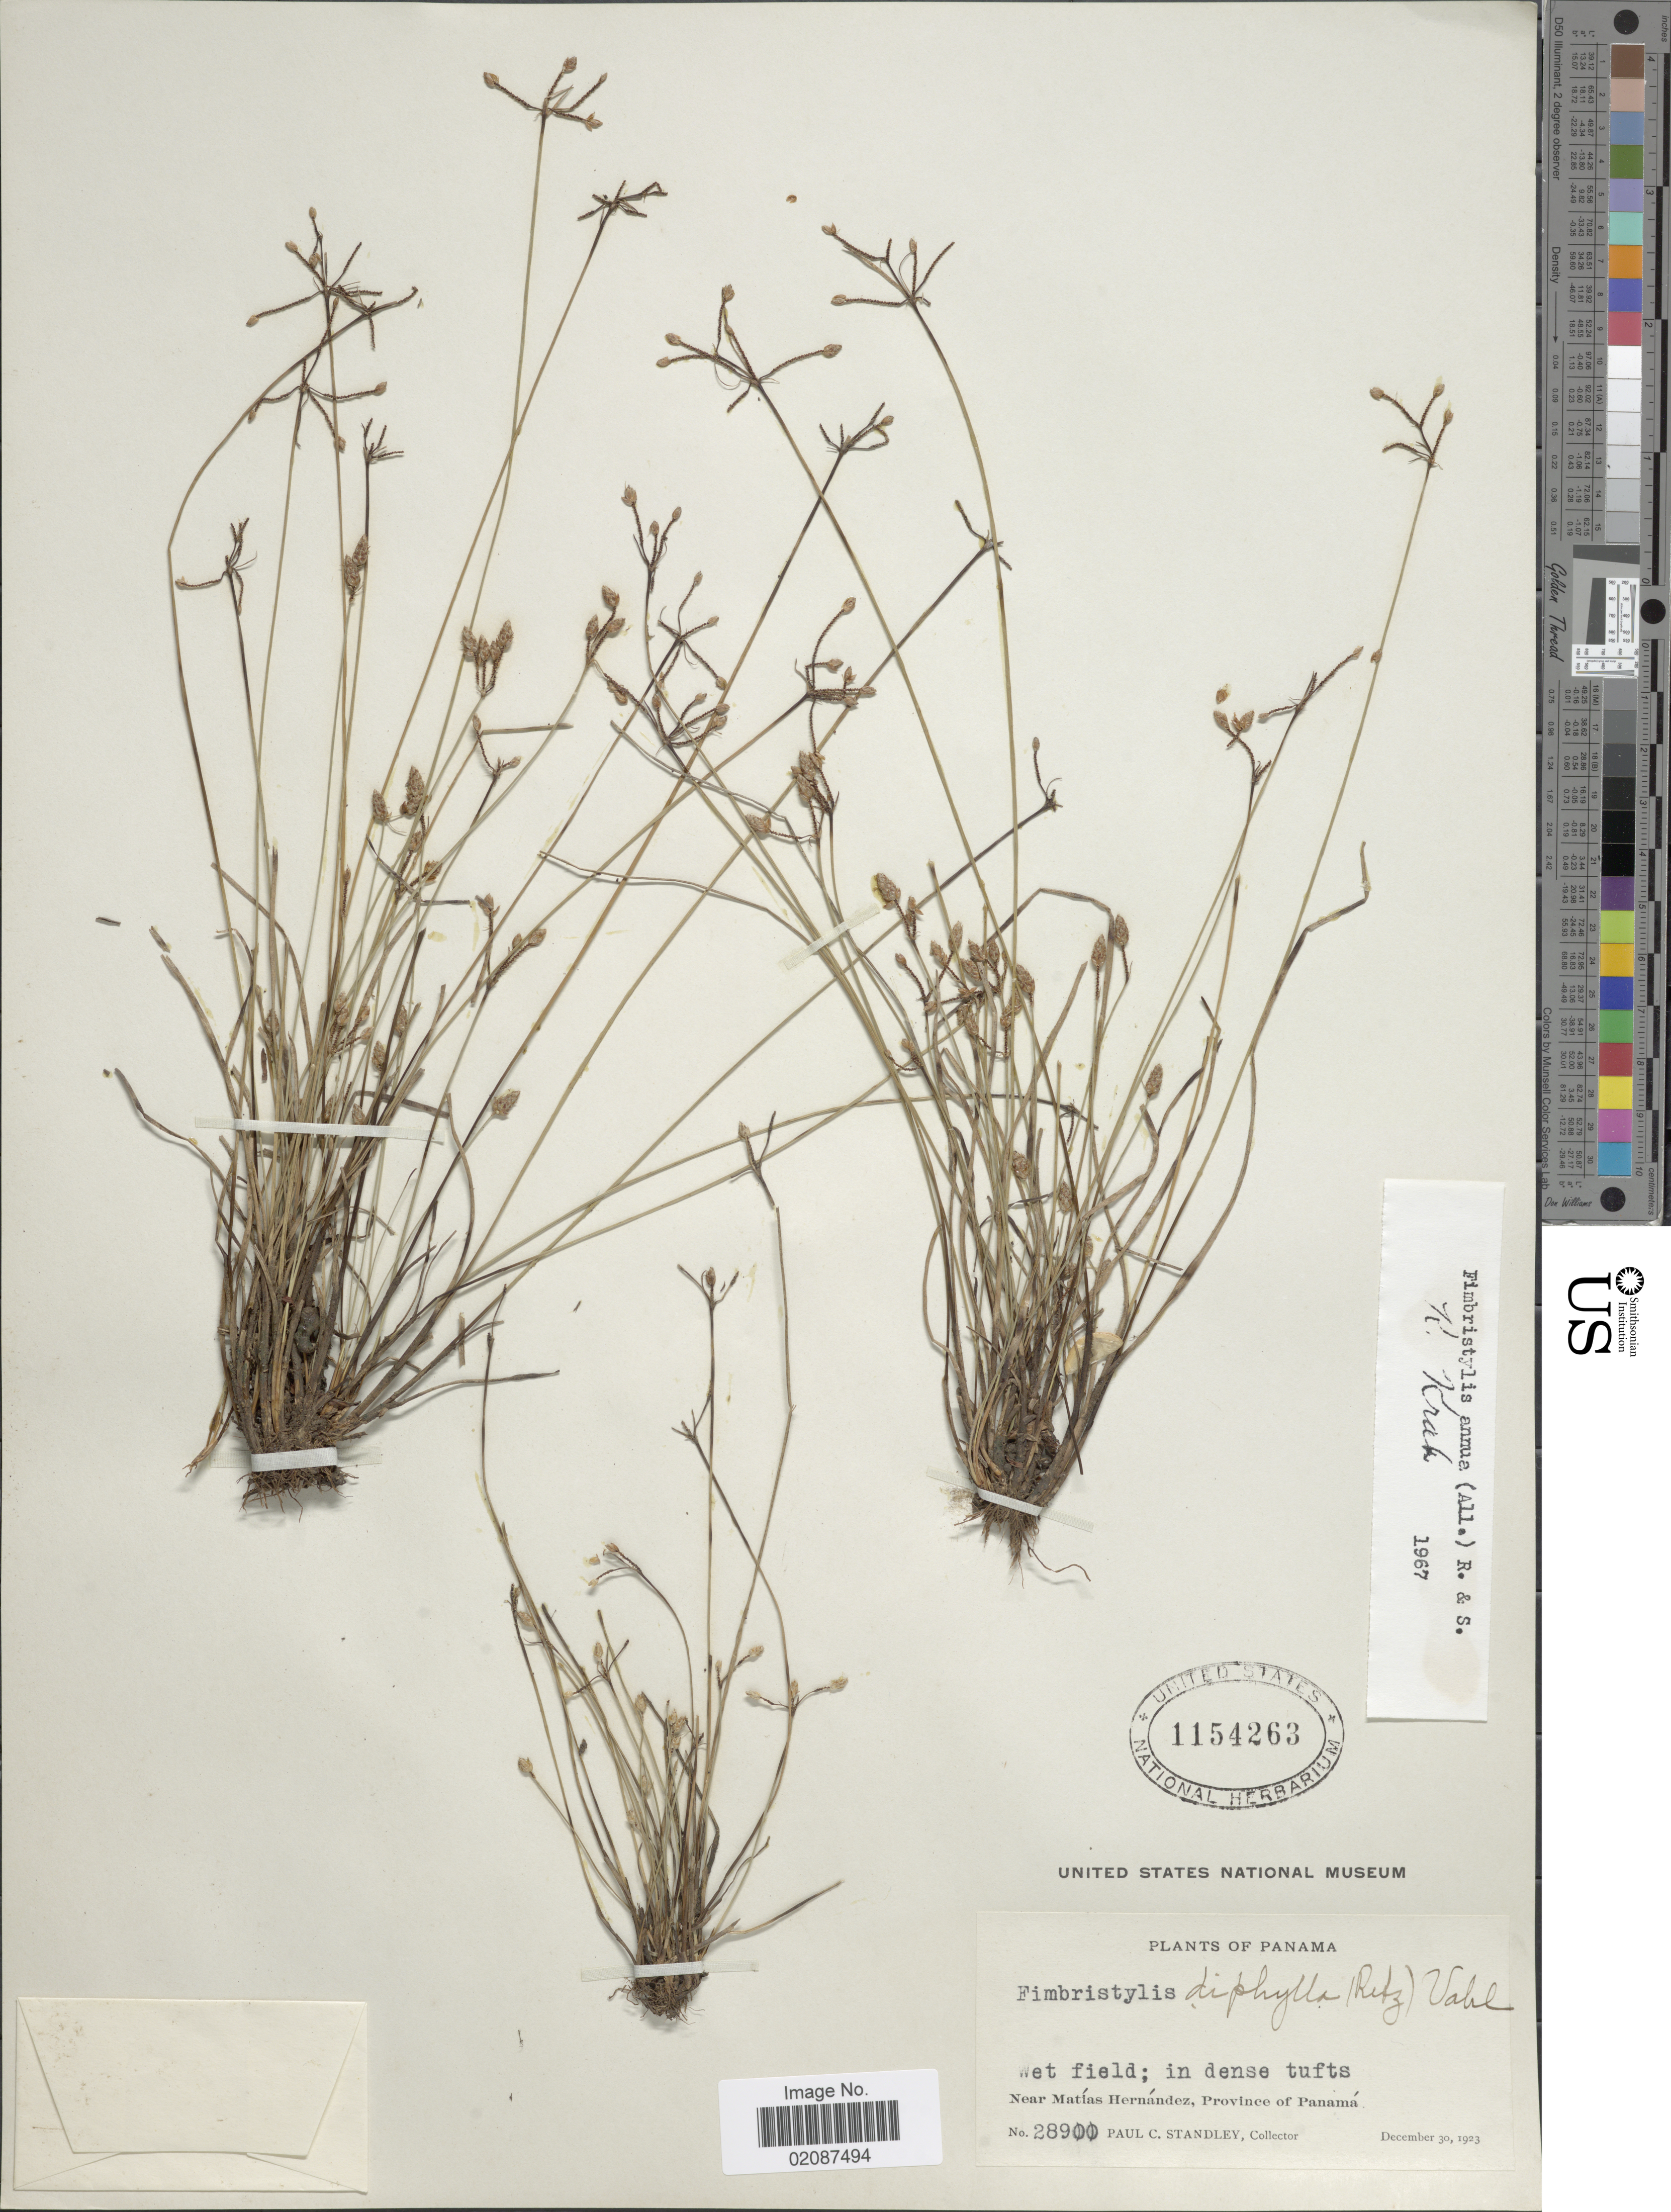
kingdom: Plantae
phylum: Tracheophyta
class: Liliopsida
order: Poales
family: Cyperaceae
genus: Fimbristylis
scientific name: Fimbristylis annua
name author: (All.) Roem. & Schult.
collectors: P. C. Standley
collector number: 289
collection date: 1923-12-30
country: Panama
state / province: Panamá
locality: Near Matias Hernandez, Province of Panama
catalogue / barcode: US 1154263